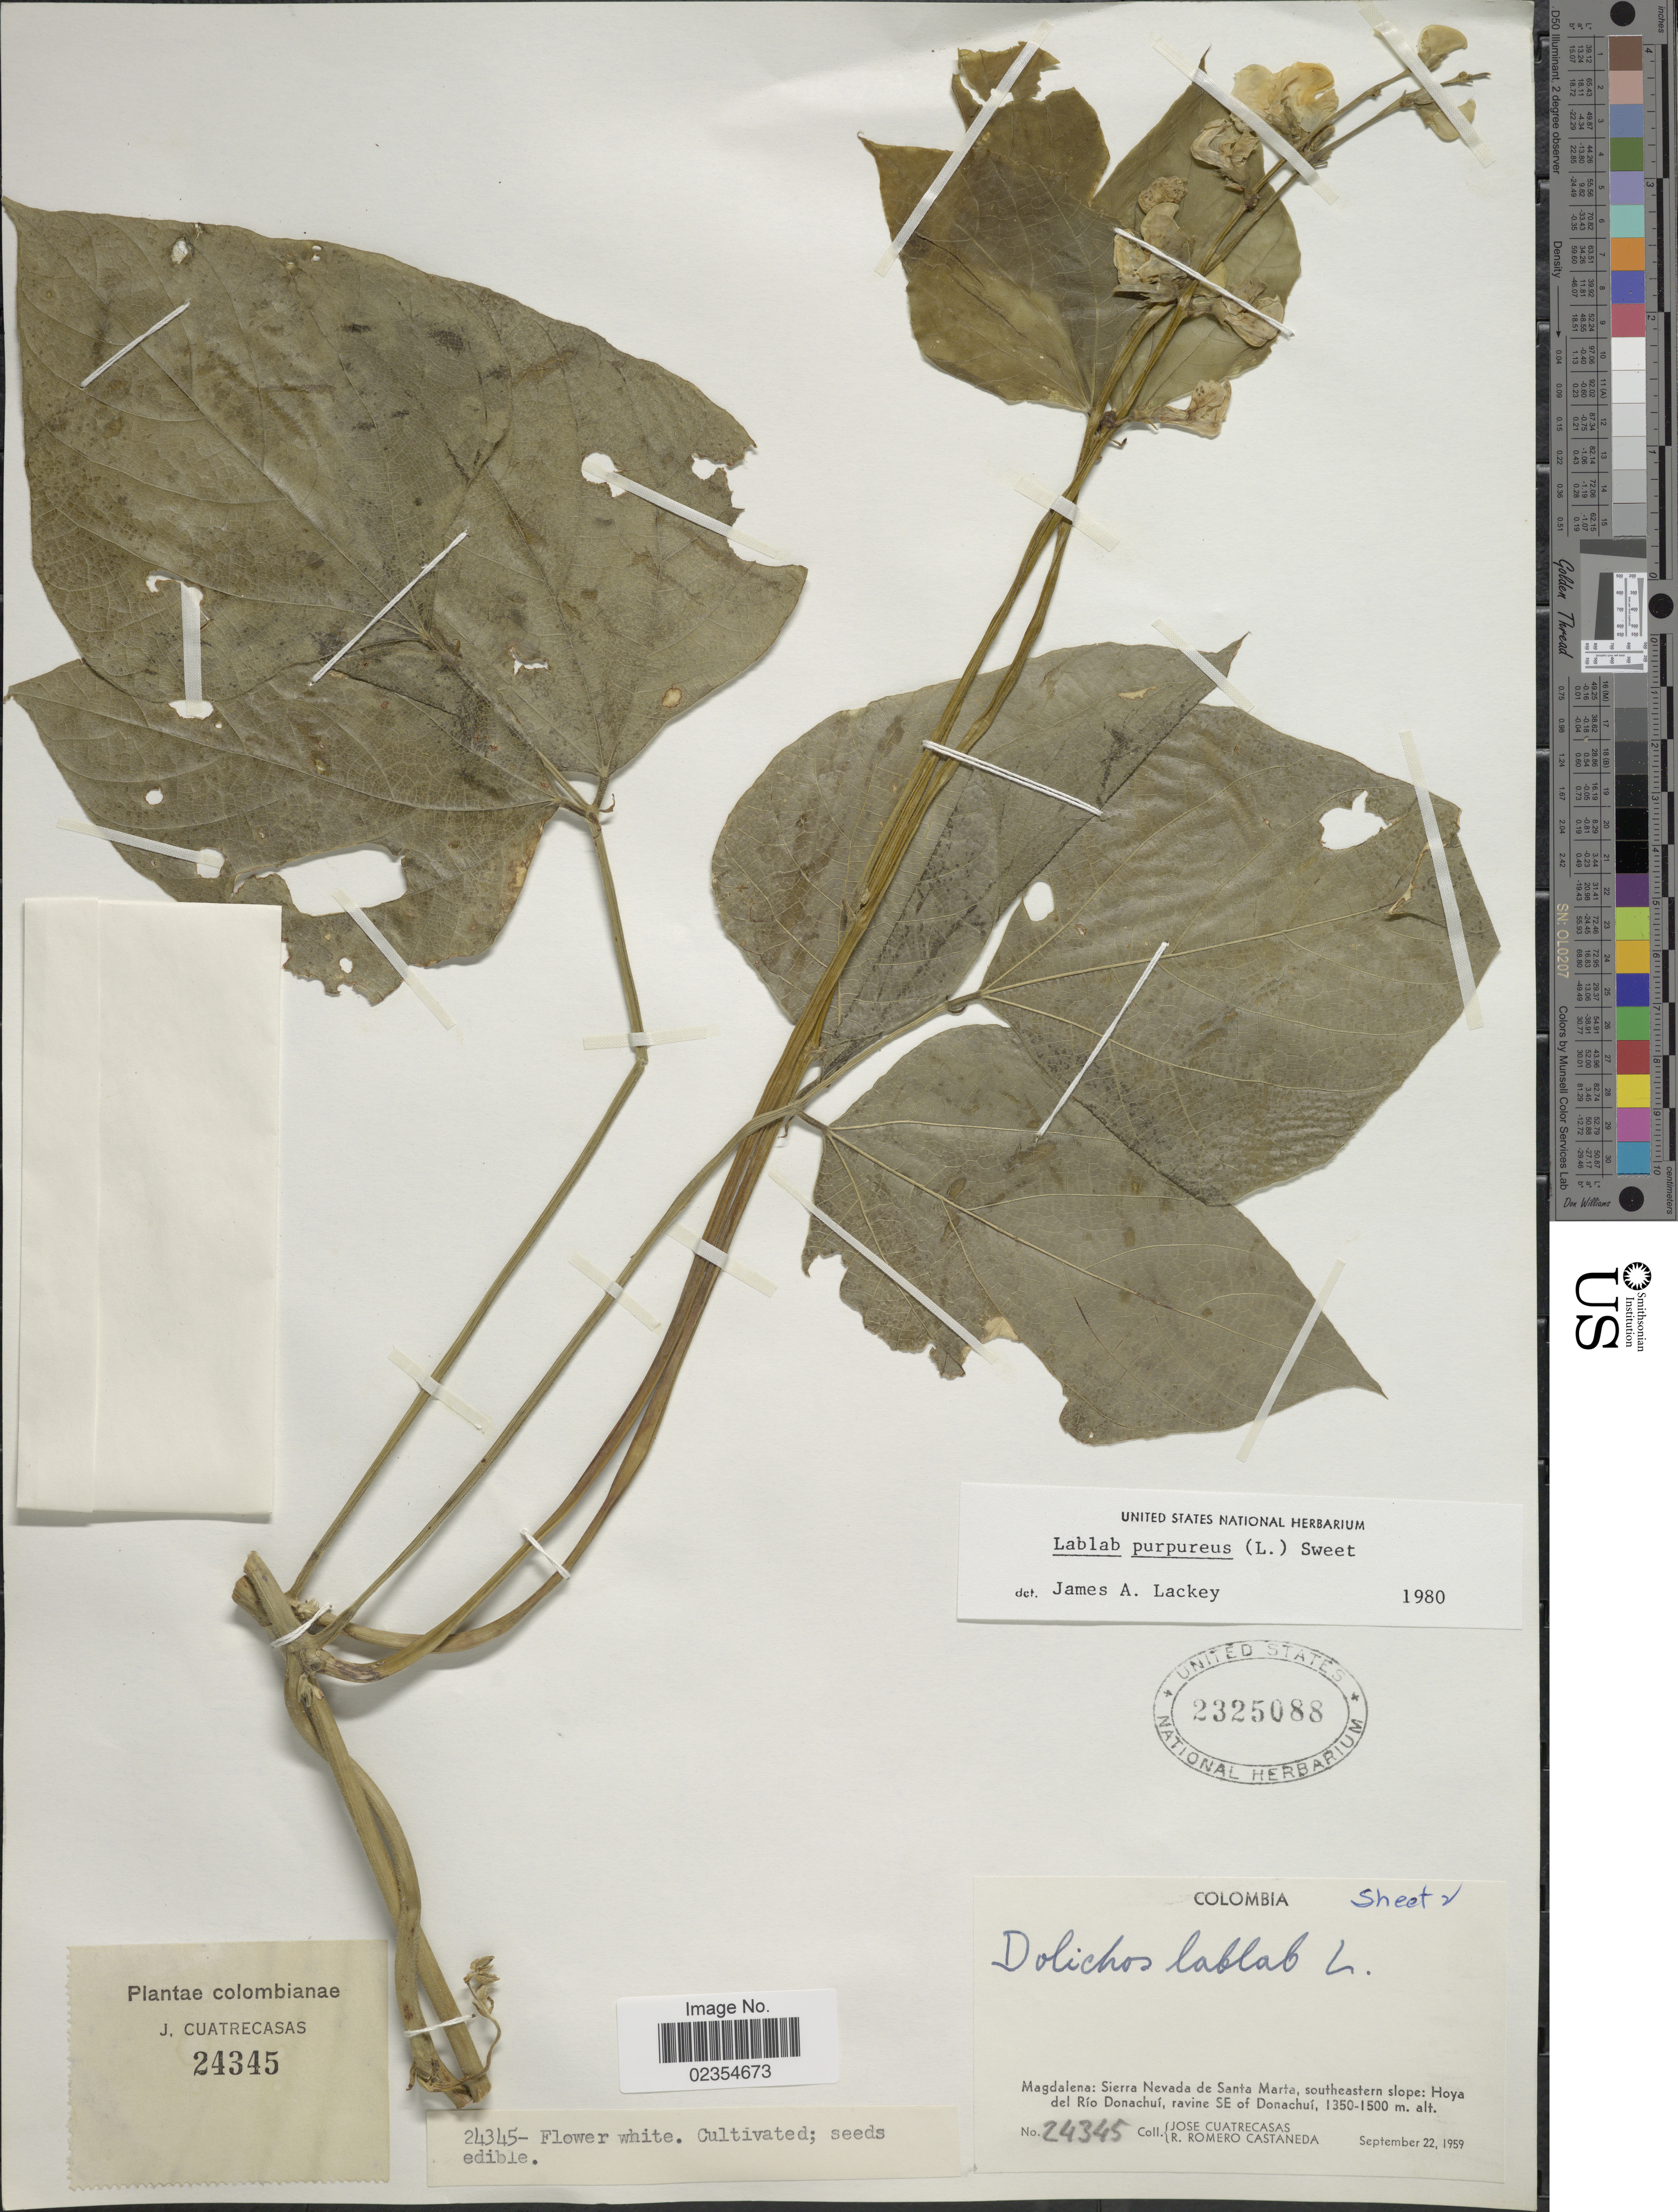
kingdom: Plantae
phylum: Tracheophyta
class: Magnoliopsida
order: Fabales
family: Fabaceae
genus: Lablab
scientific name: Lablab purpureus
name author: (L.) Sweet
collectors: J. Cuatrecasas & R. Romero Castañeda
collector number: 24345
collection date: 1959-09-22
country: Colombia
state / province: Magdalena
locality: Sierra Nevada de Santa Maria, southeastern slope: Hoya del Rio Donachui, ravine SE of Donachui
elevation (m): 1350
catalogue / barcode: US 2325088